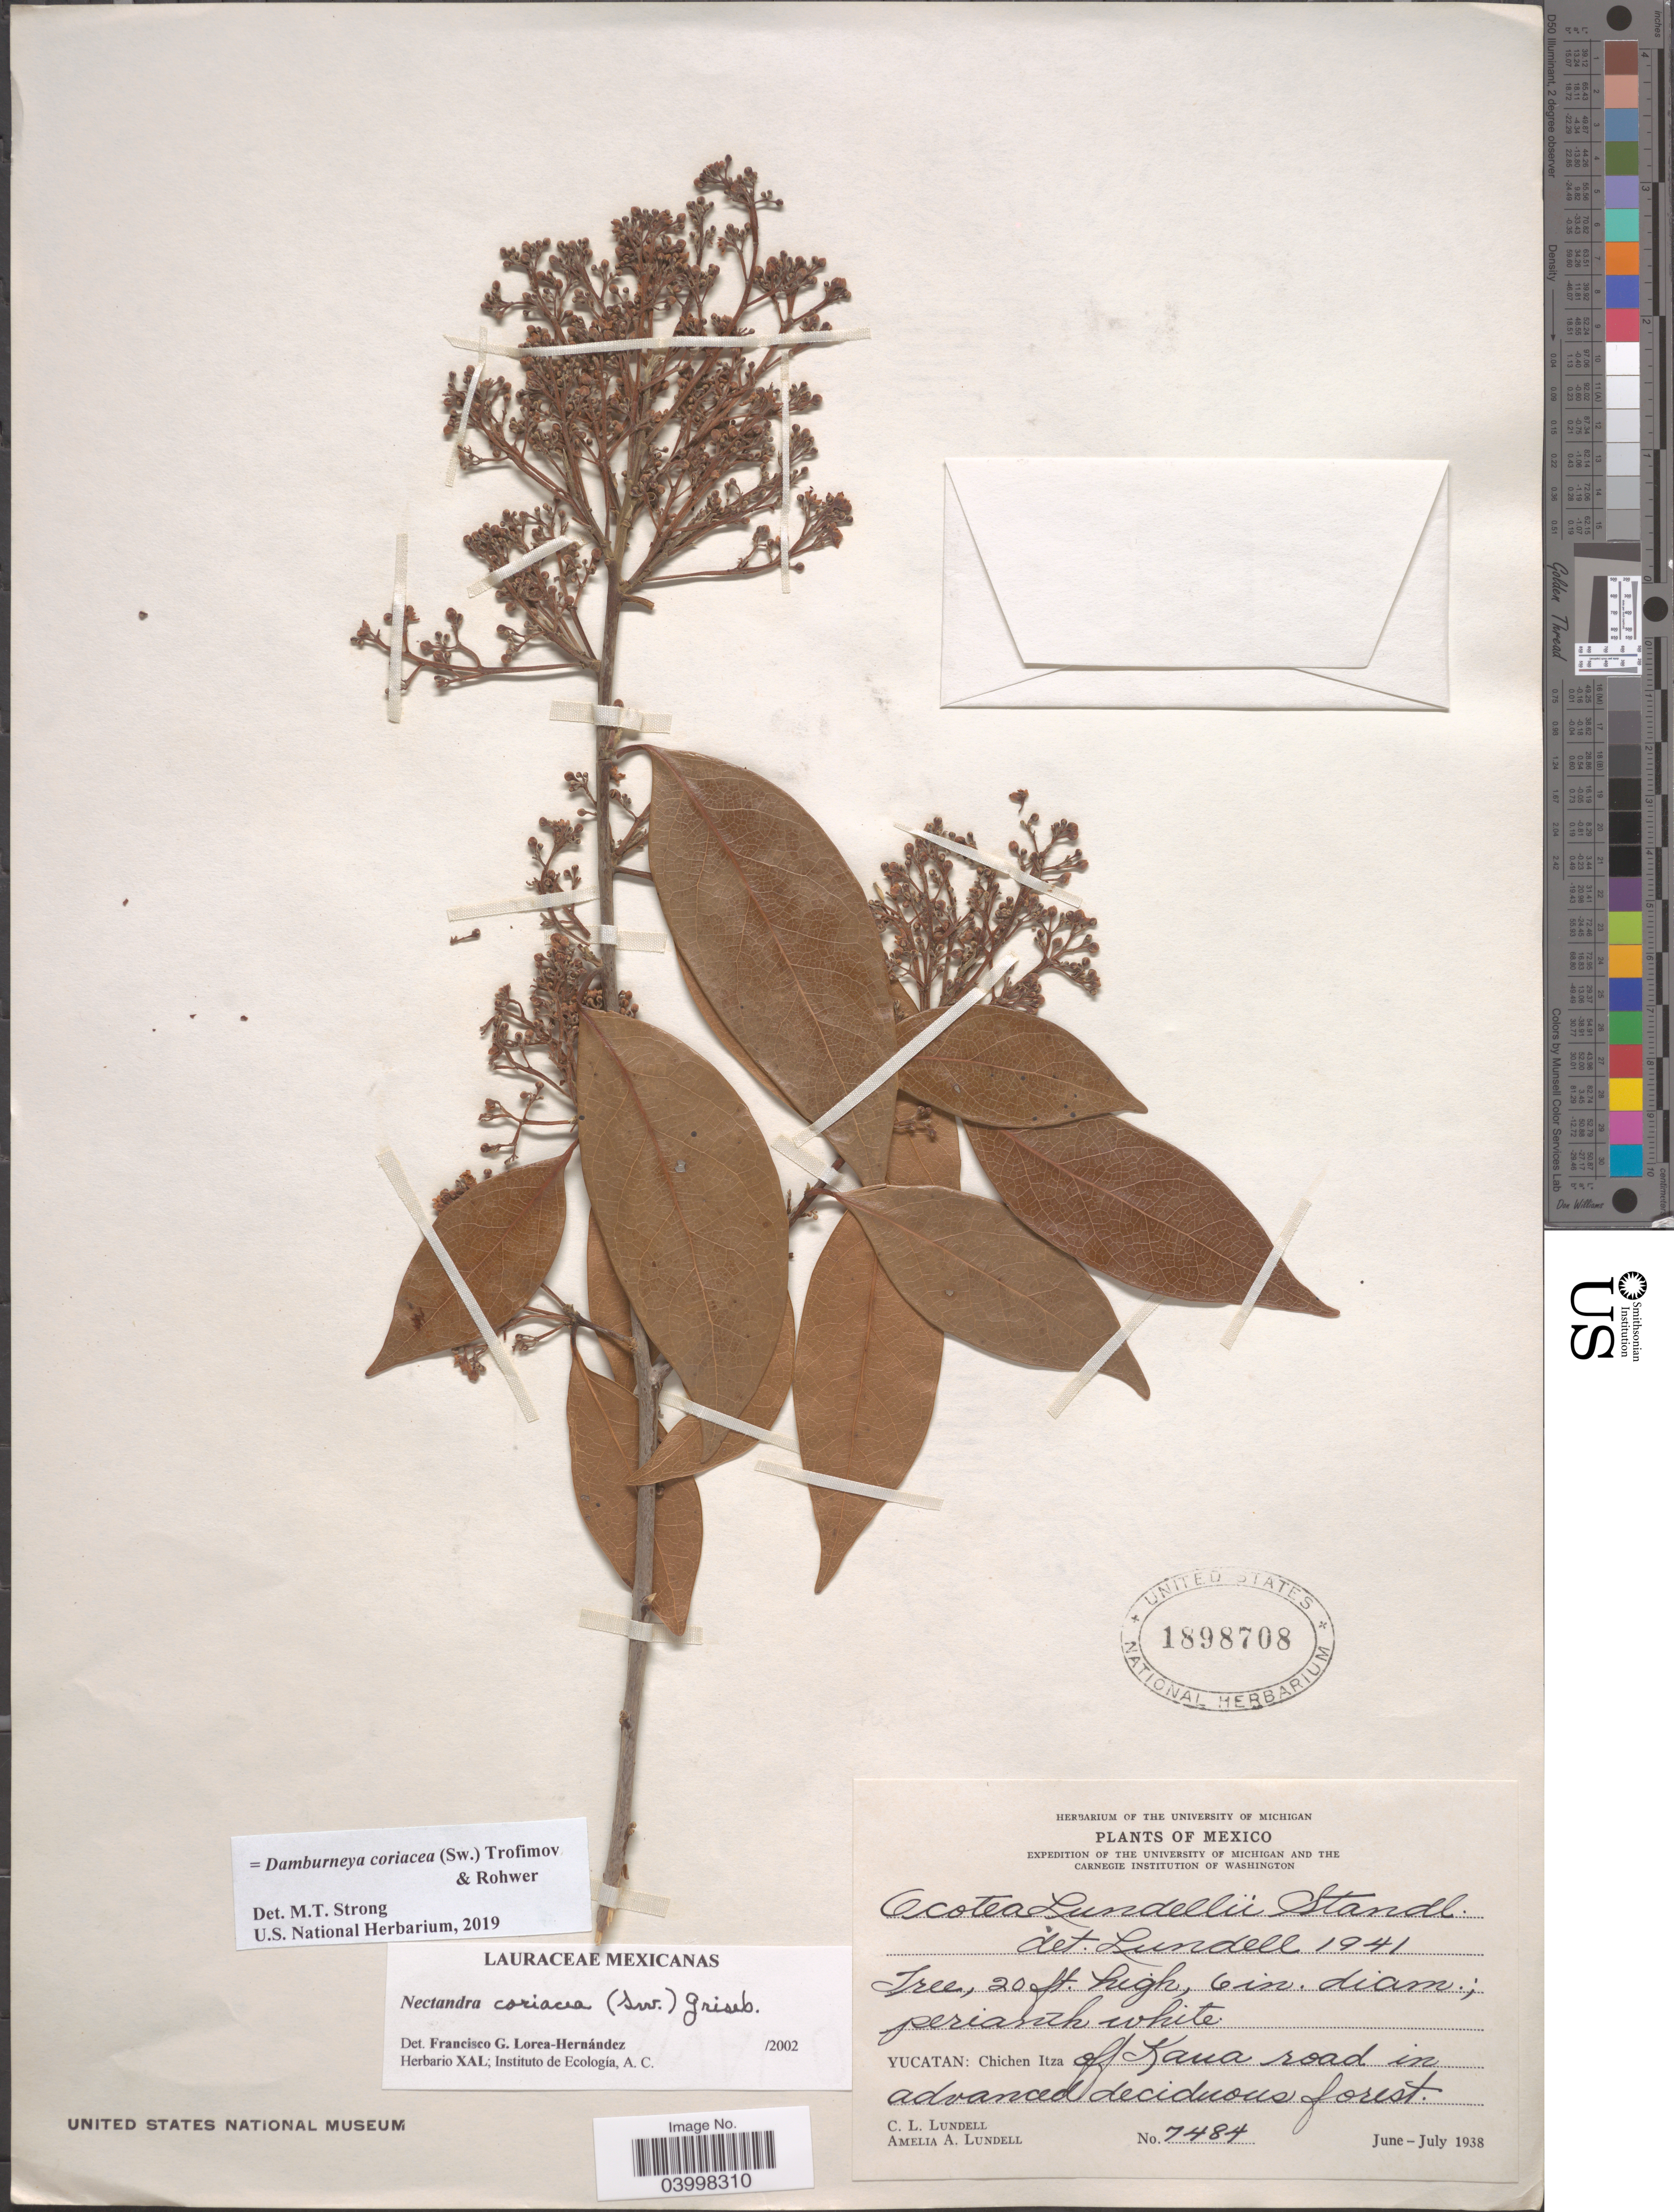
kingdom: Plantae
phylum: Tracheophyta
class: Magnoliopsida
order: Laurales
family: Lauraceae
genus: Damburneya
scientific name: Damburneya coriacea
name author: (Sw.) Trofimov & Rohwer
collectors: C. L. Lundell & A. A. Lundell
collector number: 7484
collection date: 1938-06/1938-07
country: Mexico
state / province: Yucatán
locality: Chichen Itza off Kaua road in advanced deciduous forest.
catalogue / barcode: US 1898708